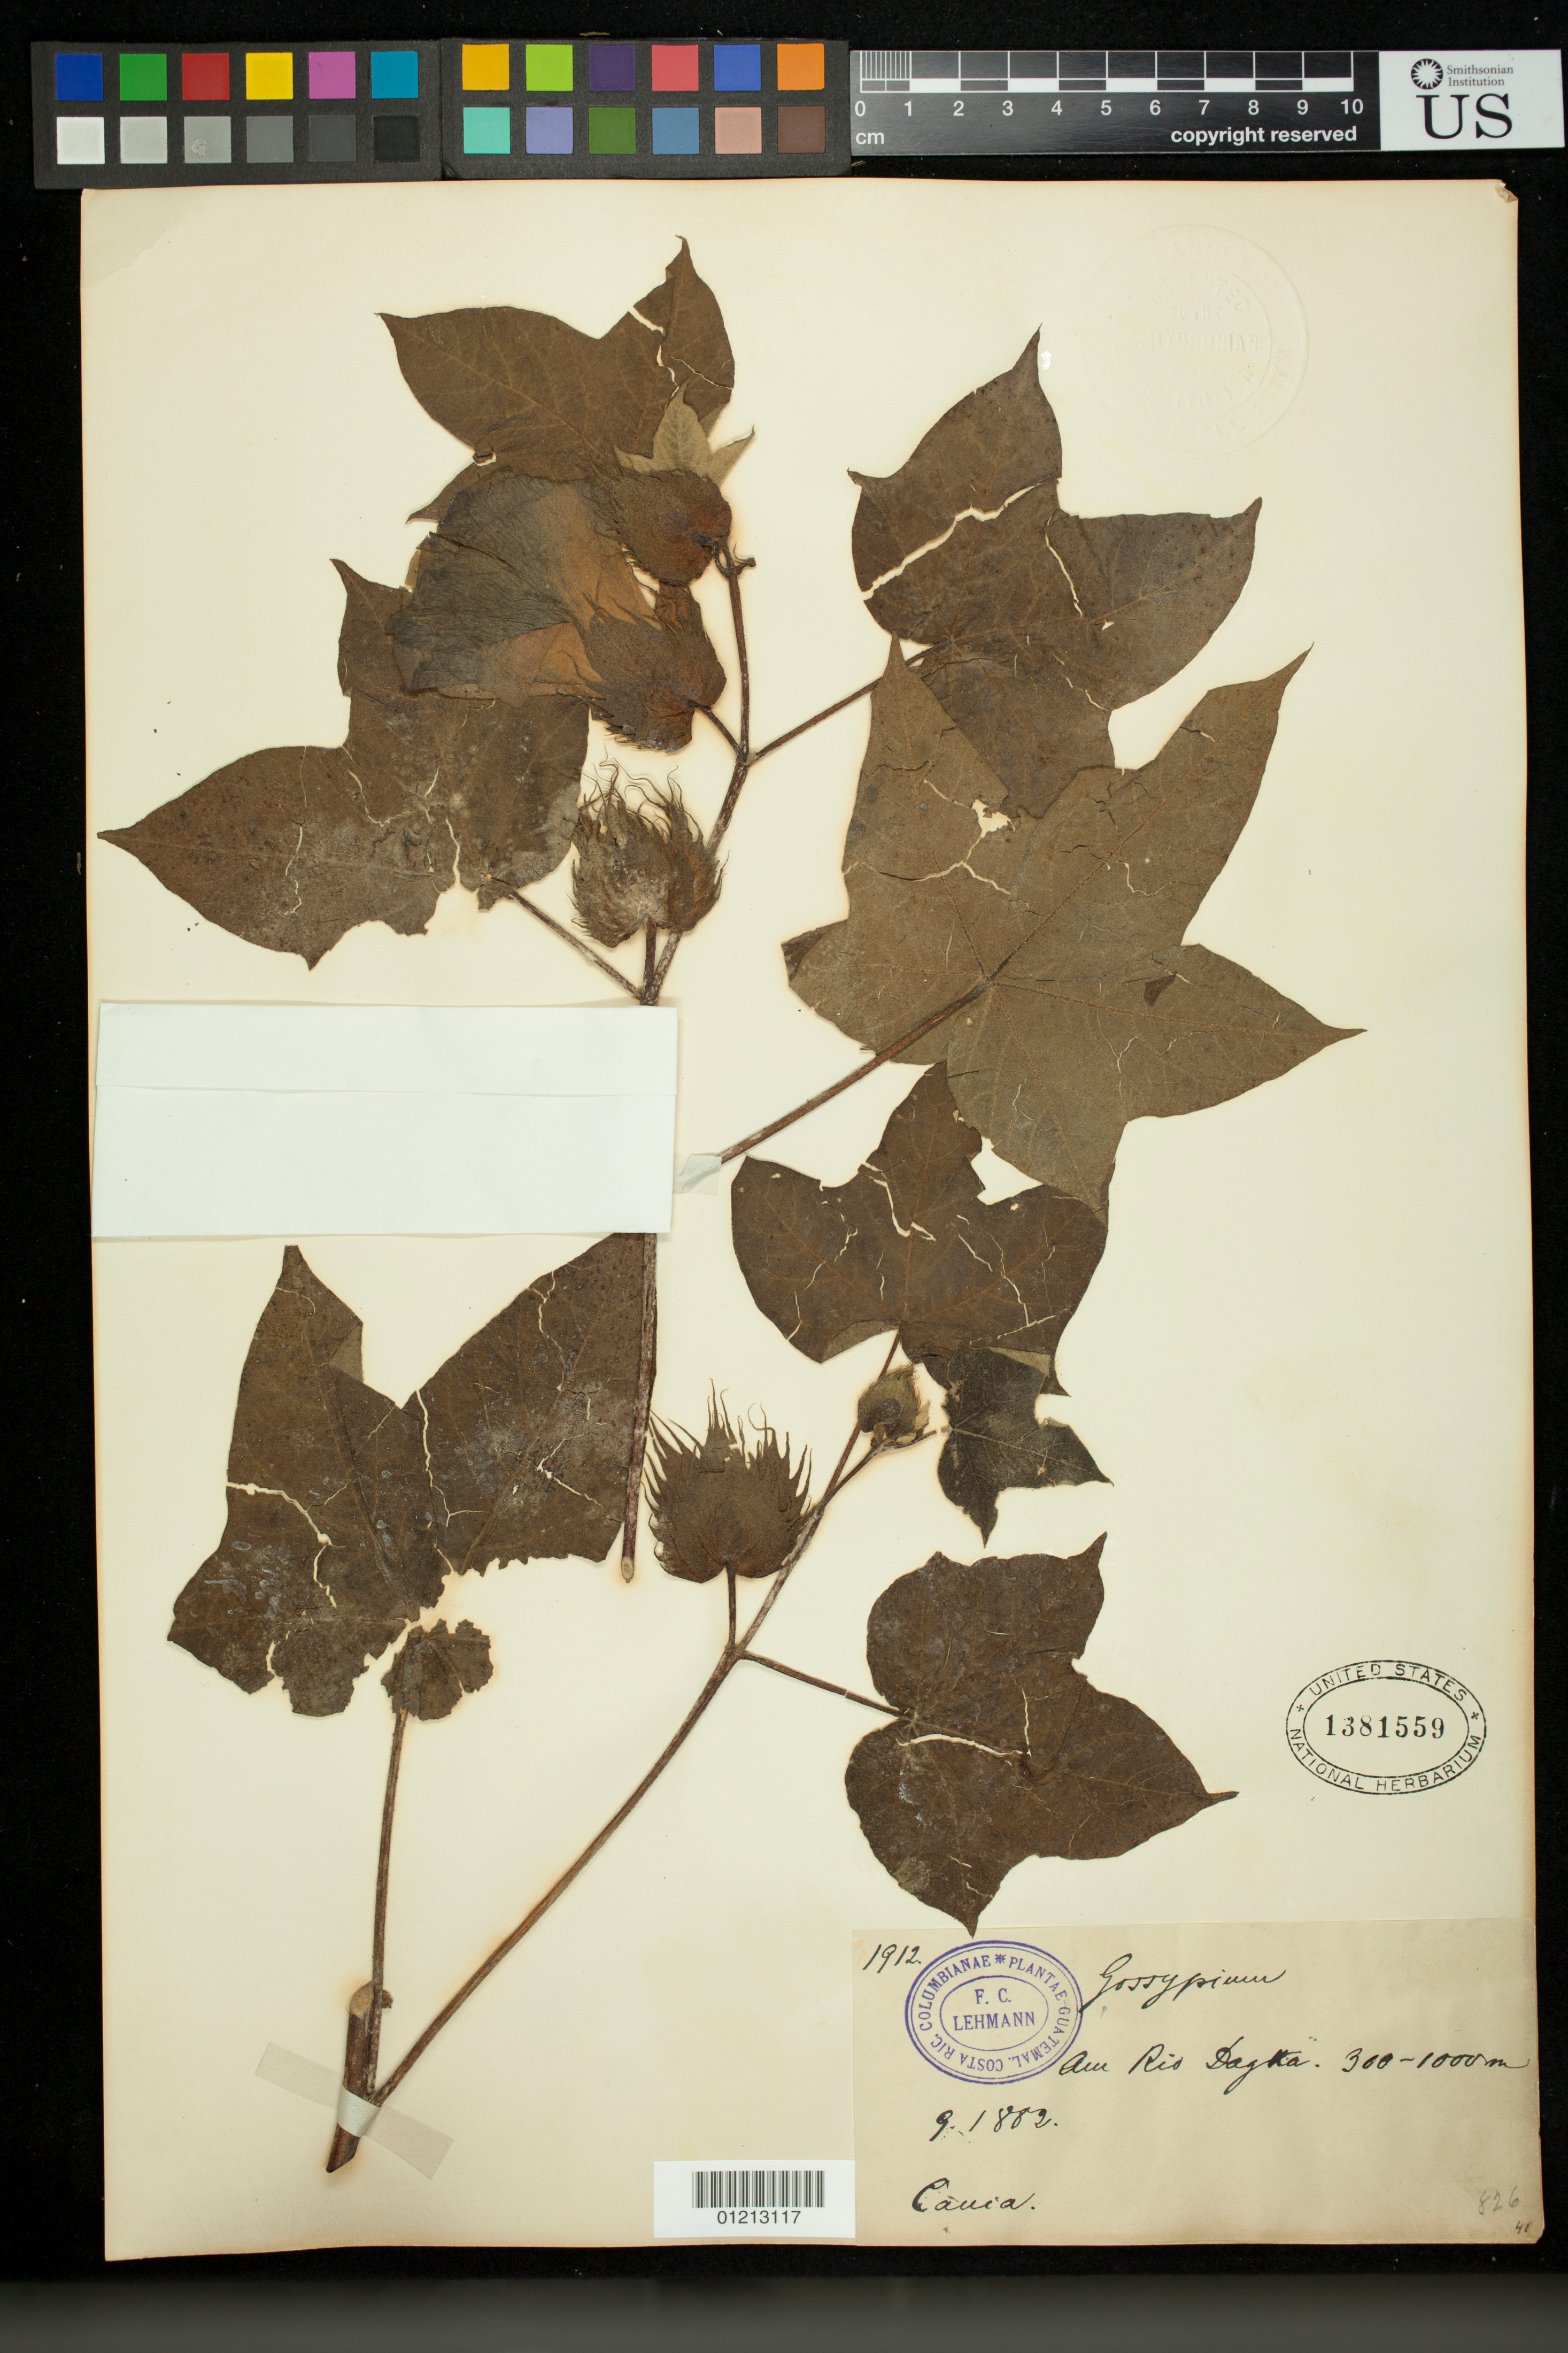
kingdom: Plantae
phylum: Tracheophyta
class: Magnoliopsida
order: Malvales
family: Malvaceae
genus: Gossypium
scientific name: Gossypium sp.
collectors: F. C. Lehmann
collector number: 1912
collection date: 1882-09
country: Colombia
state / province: Cauca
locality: Au Rio Dag??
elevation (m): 300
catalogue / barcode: US 1381559